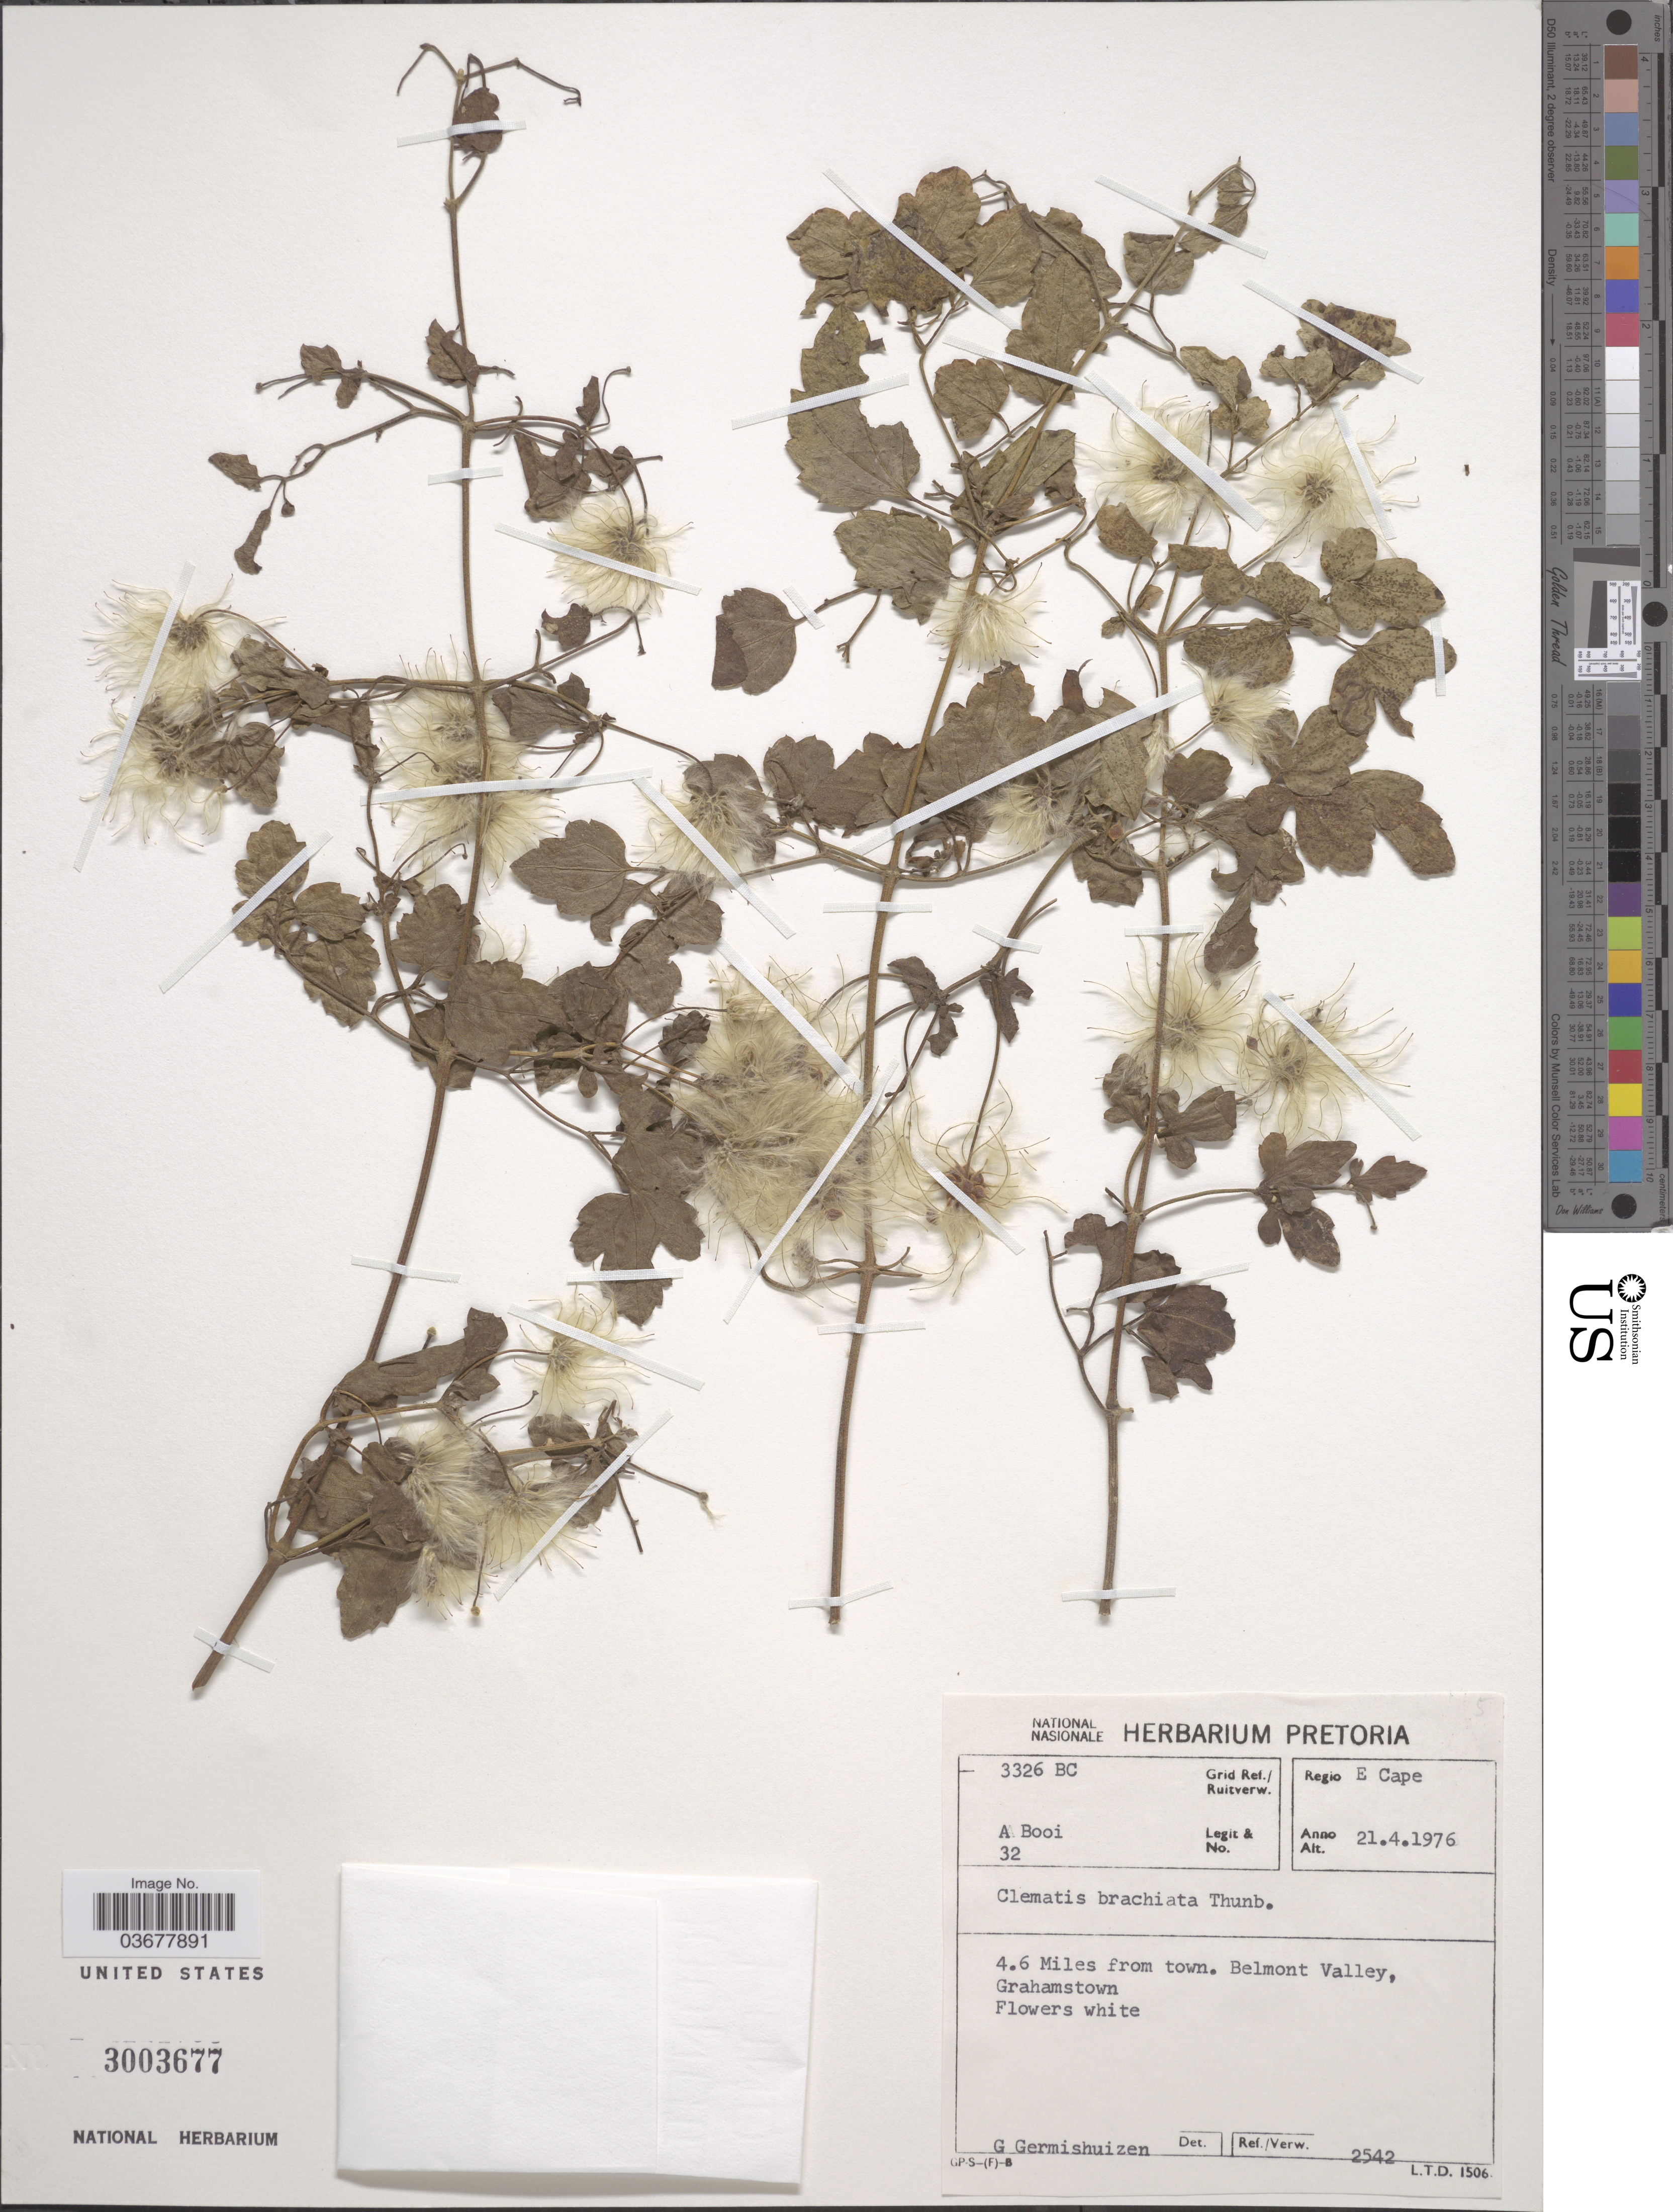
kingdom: Plantae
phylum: Tracheophyta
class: Magnoliopsida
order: Ranunculales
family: Ranunculaceae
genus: Clematis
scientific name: Clematis brachiata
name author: Thunb.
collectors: A. Booi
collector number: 32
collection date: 1976-04-21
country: South Africa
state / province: Eastern Cape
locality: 3326 BC Grid Ref./Ruitverw. Regio E Cape. 4.6 Miles from town. Belmont Valley, Grahamstown.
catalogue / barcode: US 3003677